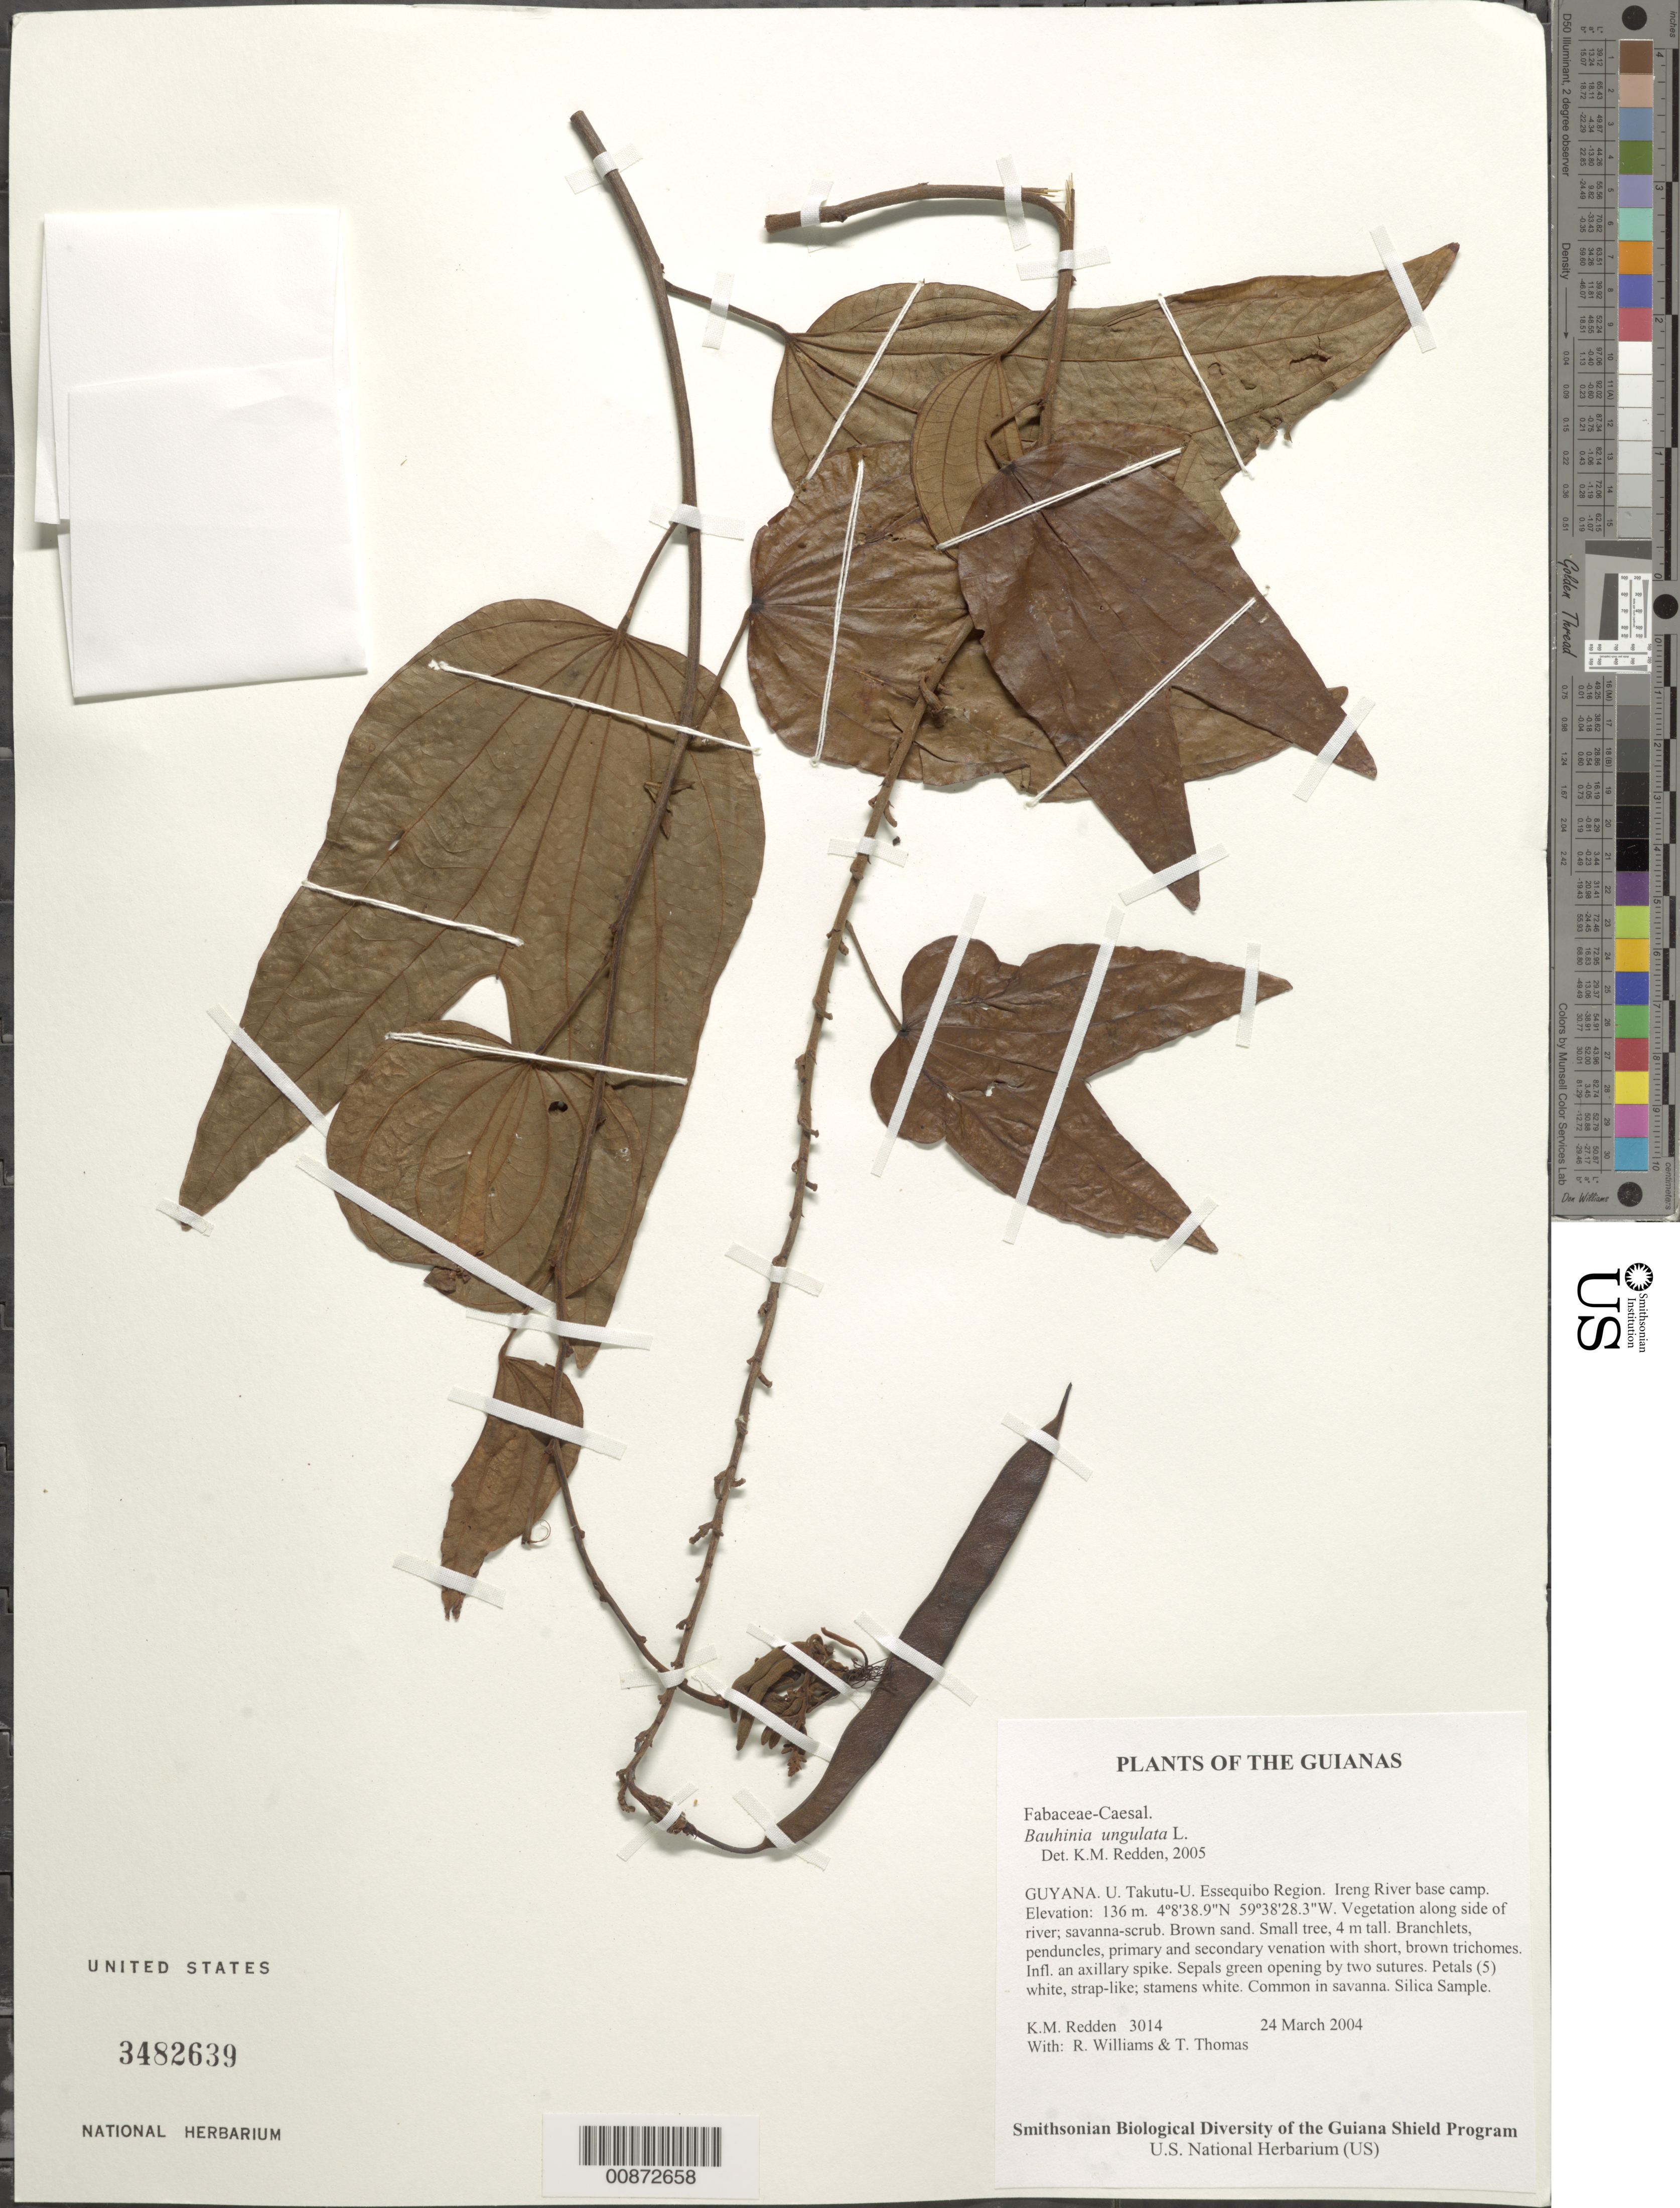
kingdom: Plantae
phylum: Tracheophyta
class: Magnoliopsida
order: Fabales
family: Fabaceae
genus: Bauhinia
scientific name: Bauhinia ungulata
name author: L.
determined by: Redden, K. M.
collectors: K. M. Redden, R. Williams & T. Thomas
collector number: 3014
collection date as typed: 24 March 2004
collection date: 2004-03-24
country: Guyana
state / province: U. Takutu-U. Essequibo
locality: Ireng River base camp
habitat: Vegetation along side of river; savanna-scrub. Brown sand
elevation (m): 136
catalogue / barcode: US 3482639